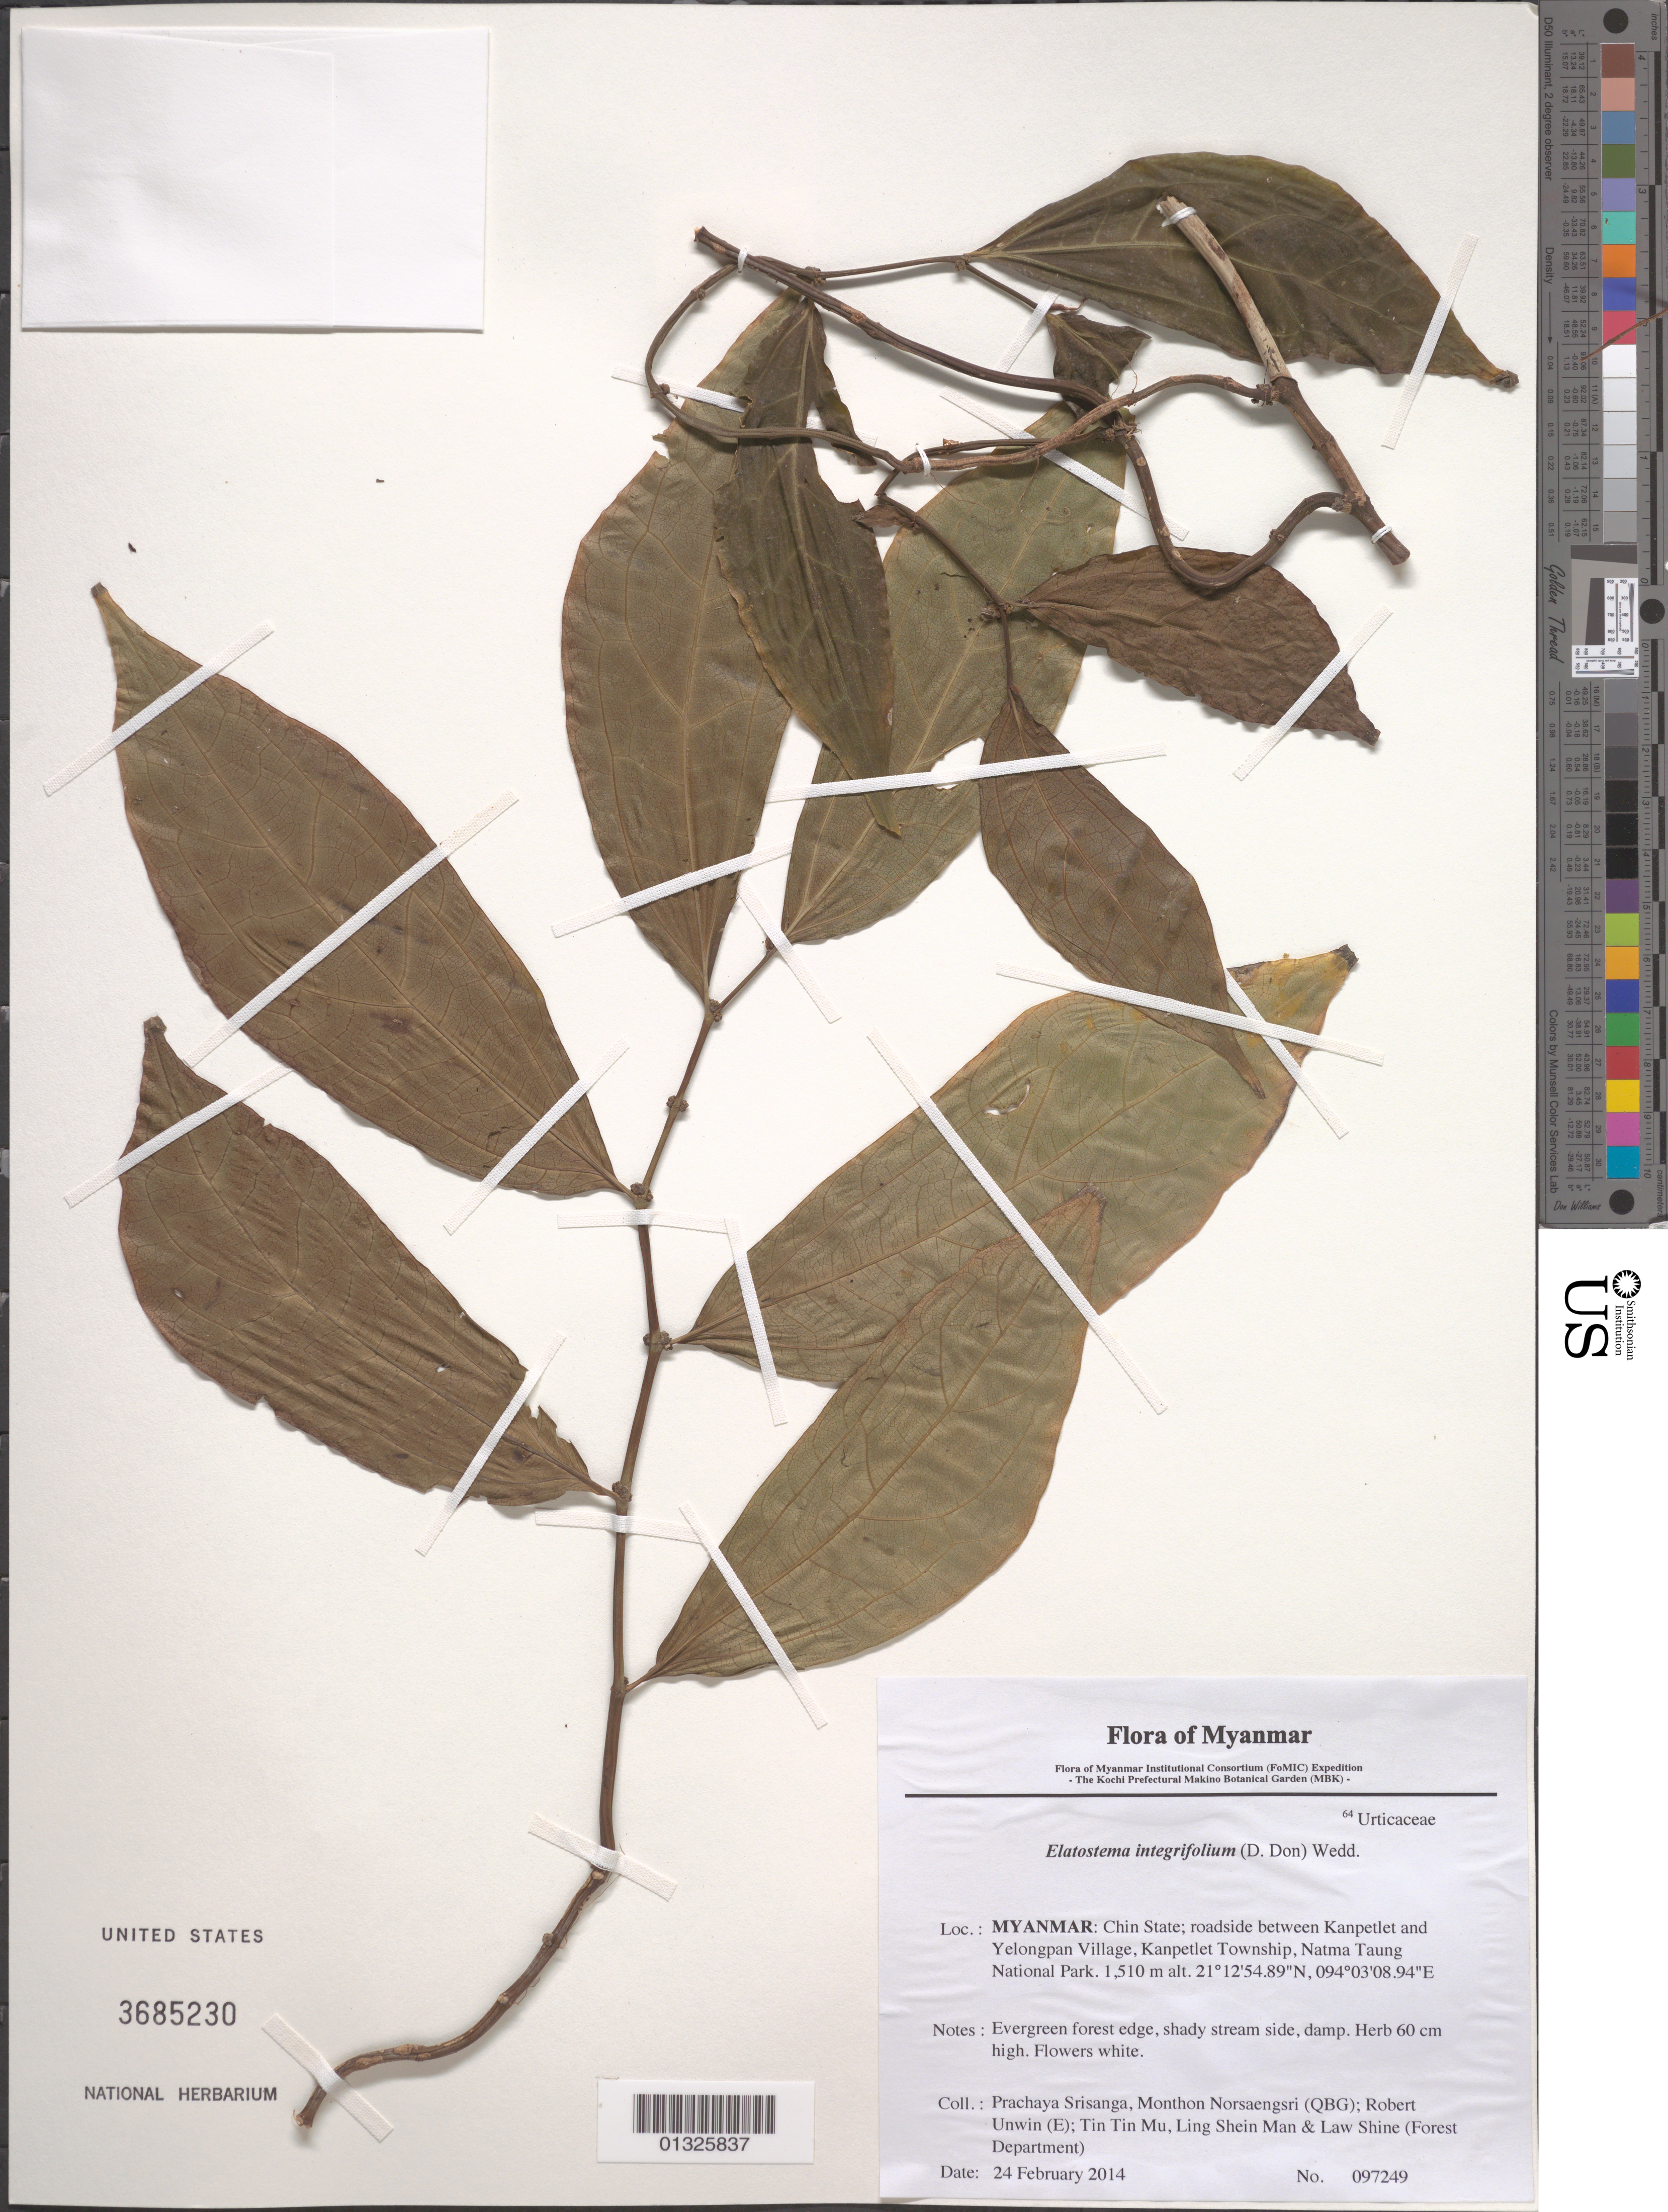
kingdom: Plantae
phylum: Tracheophyta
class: Magnoliopsida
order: Rosales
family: Urticaceae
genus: Elatostema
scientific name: Elatostema integrifolium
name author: (D. Don) Wedd.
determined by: Fujikawa, Kazumi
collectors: P. Srisanga, M. Norsaengsri, R. Unwin, Tin Tin Mu, Ling Shein Man & L. Shine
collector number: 97249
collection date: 2014-02-24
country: Myanmar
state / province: Chin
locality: Roadside between Kanpetlet and Yelongpan Village, Kanpetlet Township, Natma Taung National Park.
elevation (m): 1510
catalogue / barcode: US 3685230